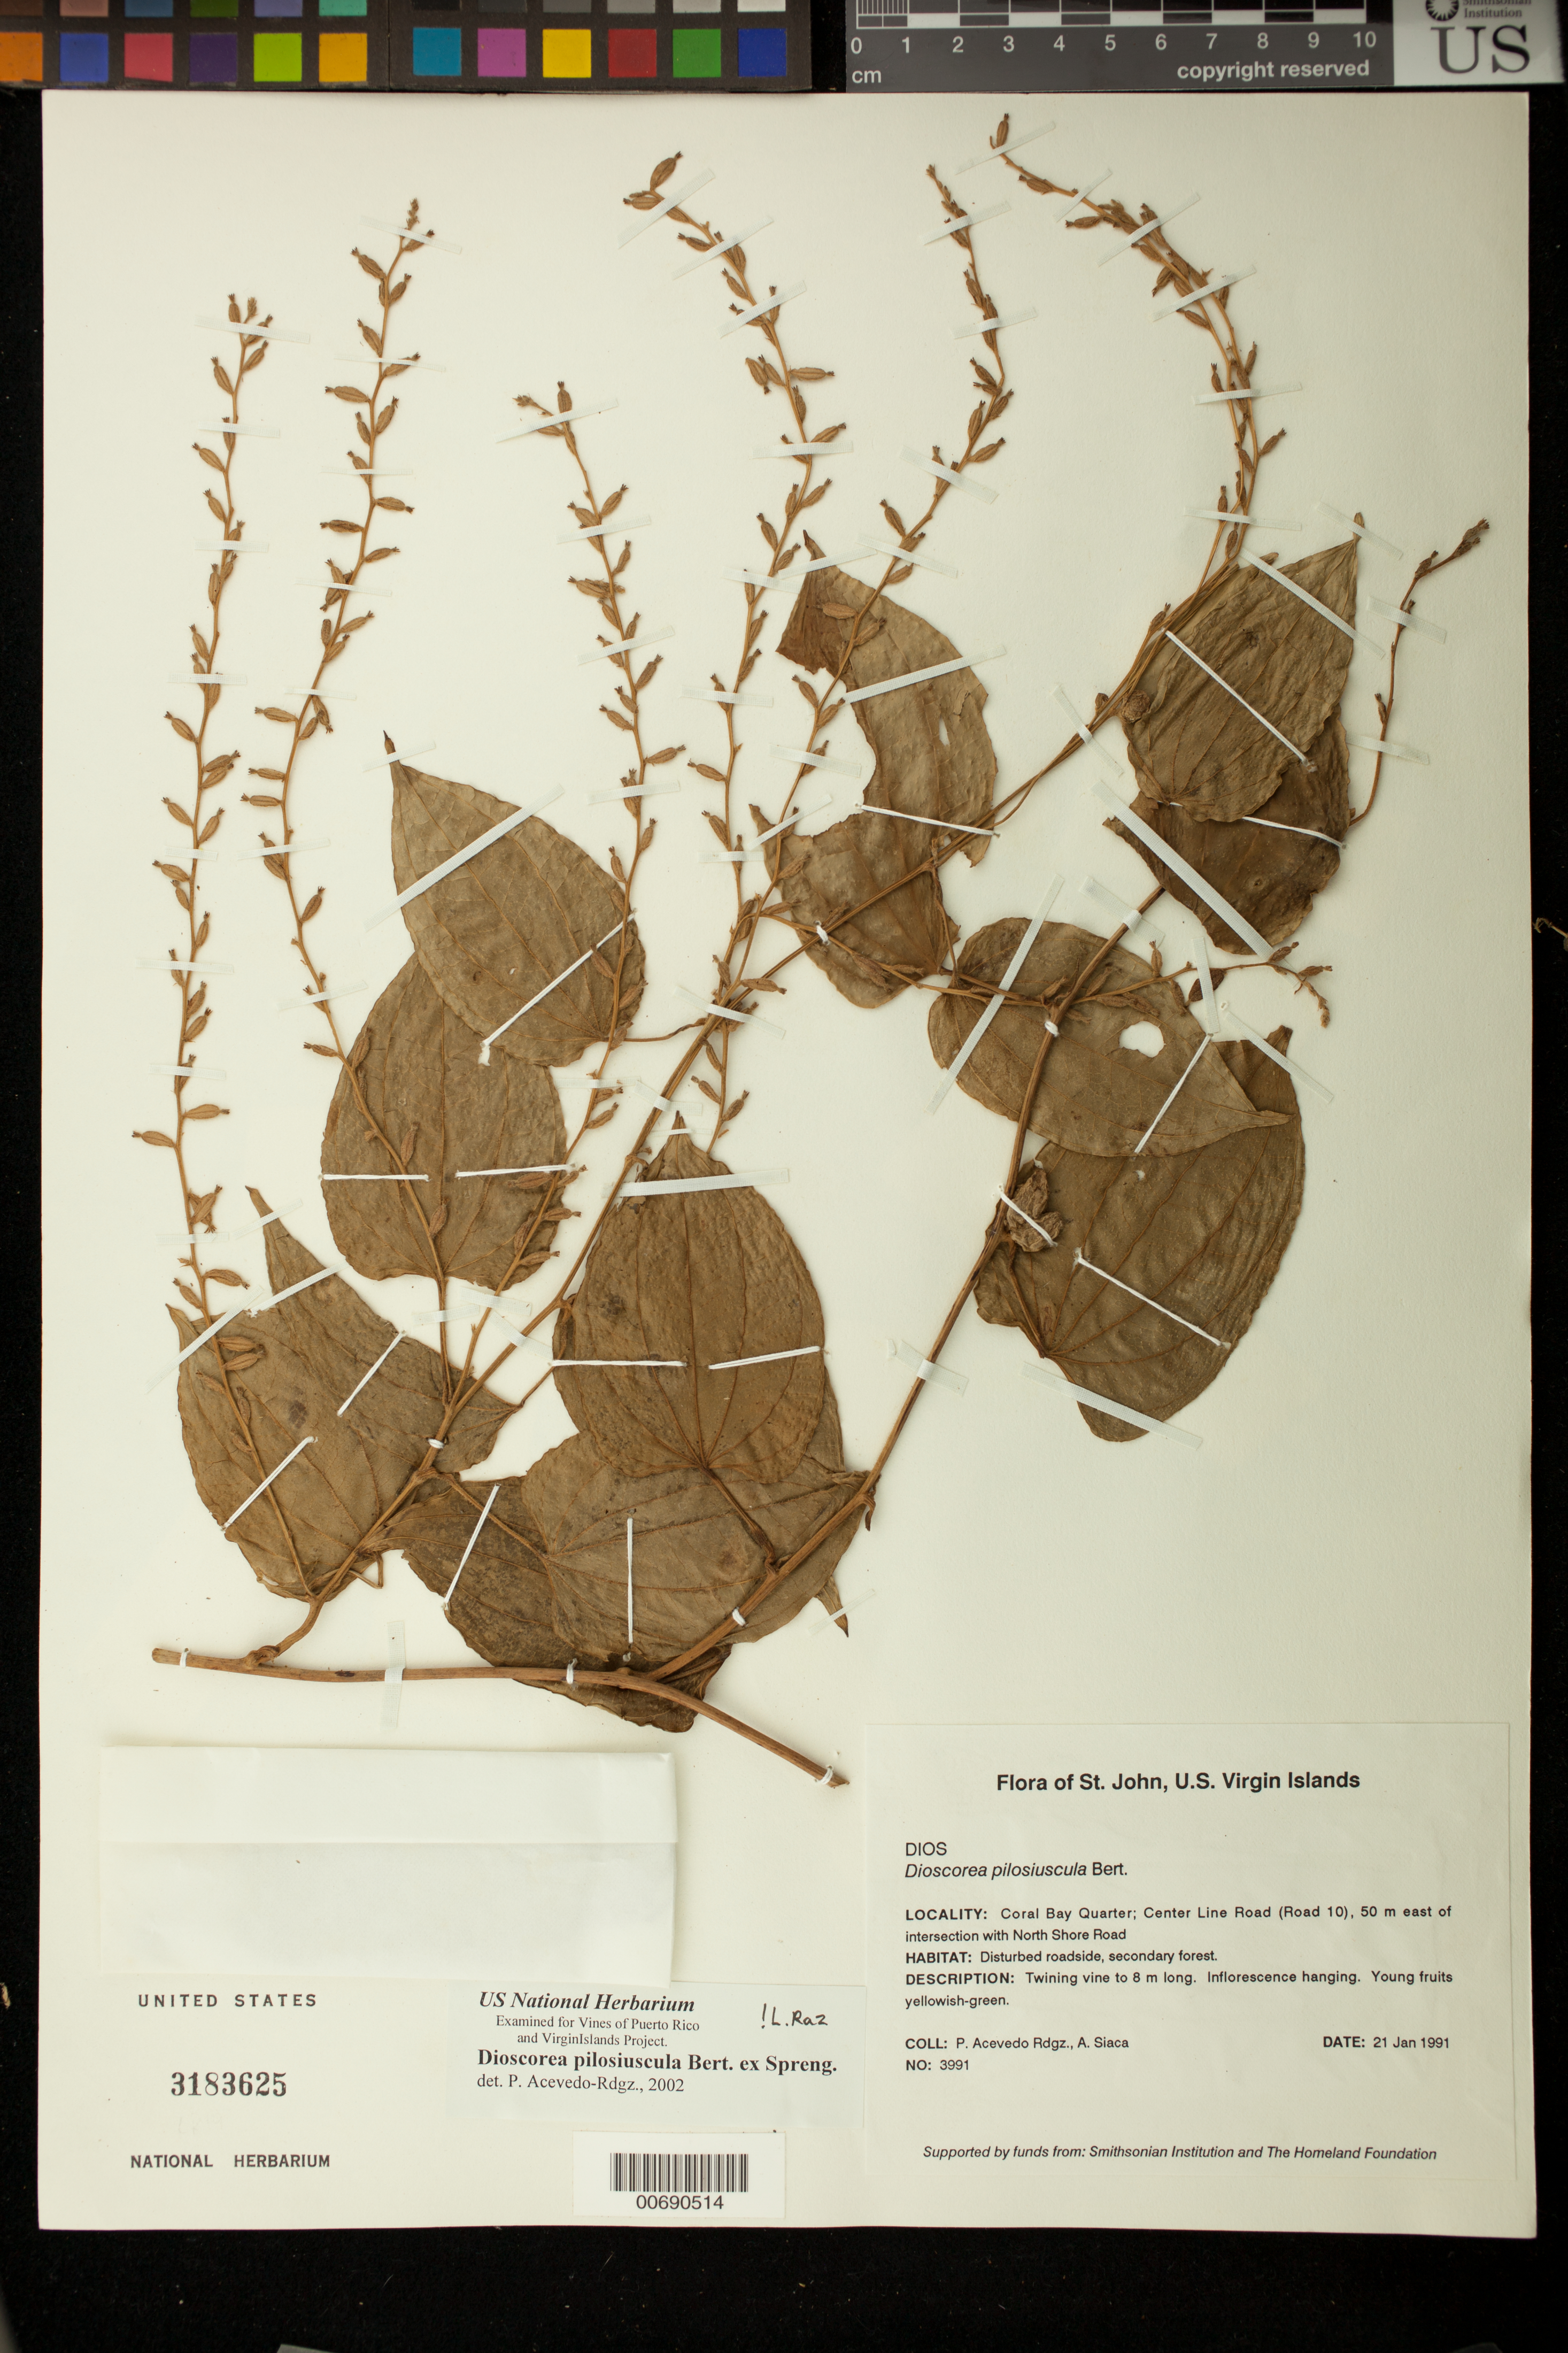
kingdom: Plantae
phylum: Tracheophyta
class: Liliopsida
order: Dioscoreales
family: Dioscoreaceae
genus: Dioscorea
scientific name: Dioscorea pilosiuscula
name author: Bertero ex Spreng.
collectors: P. Acevedo-Rodr. & A. Siaca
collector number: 3991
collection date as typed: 21 Jan 1991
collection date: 1991-01-21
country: U.S. Virgin Islands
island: St. John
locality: Coral Bay Quarter; Center Line Road (Road 10), 50 m east of intersection with North Shore Road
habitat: Disturbed roadside, secondary forest.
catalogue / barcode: US 3183625